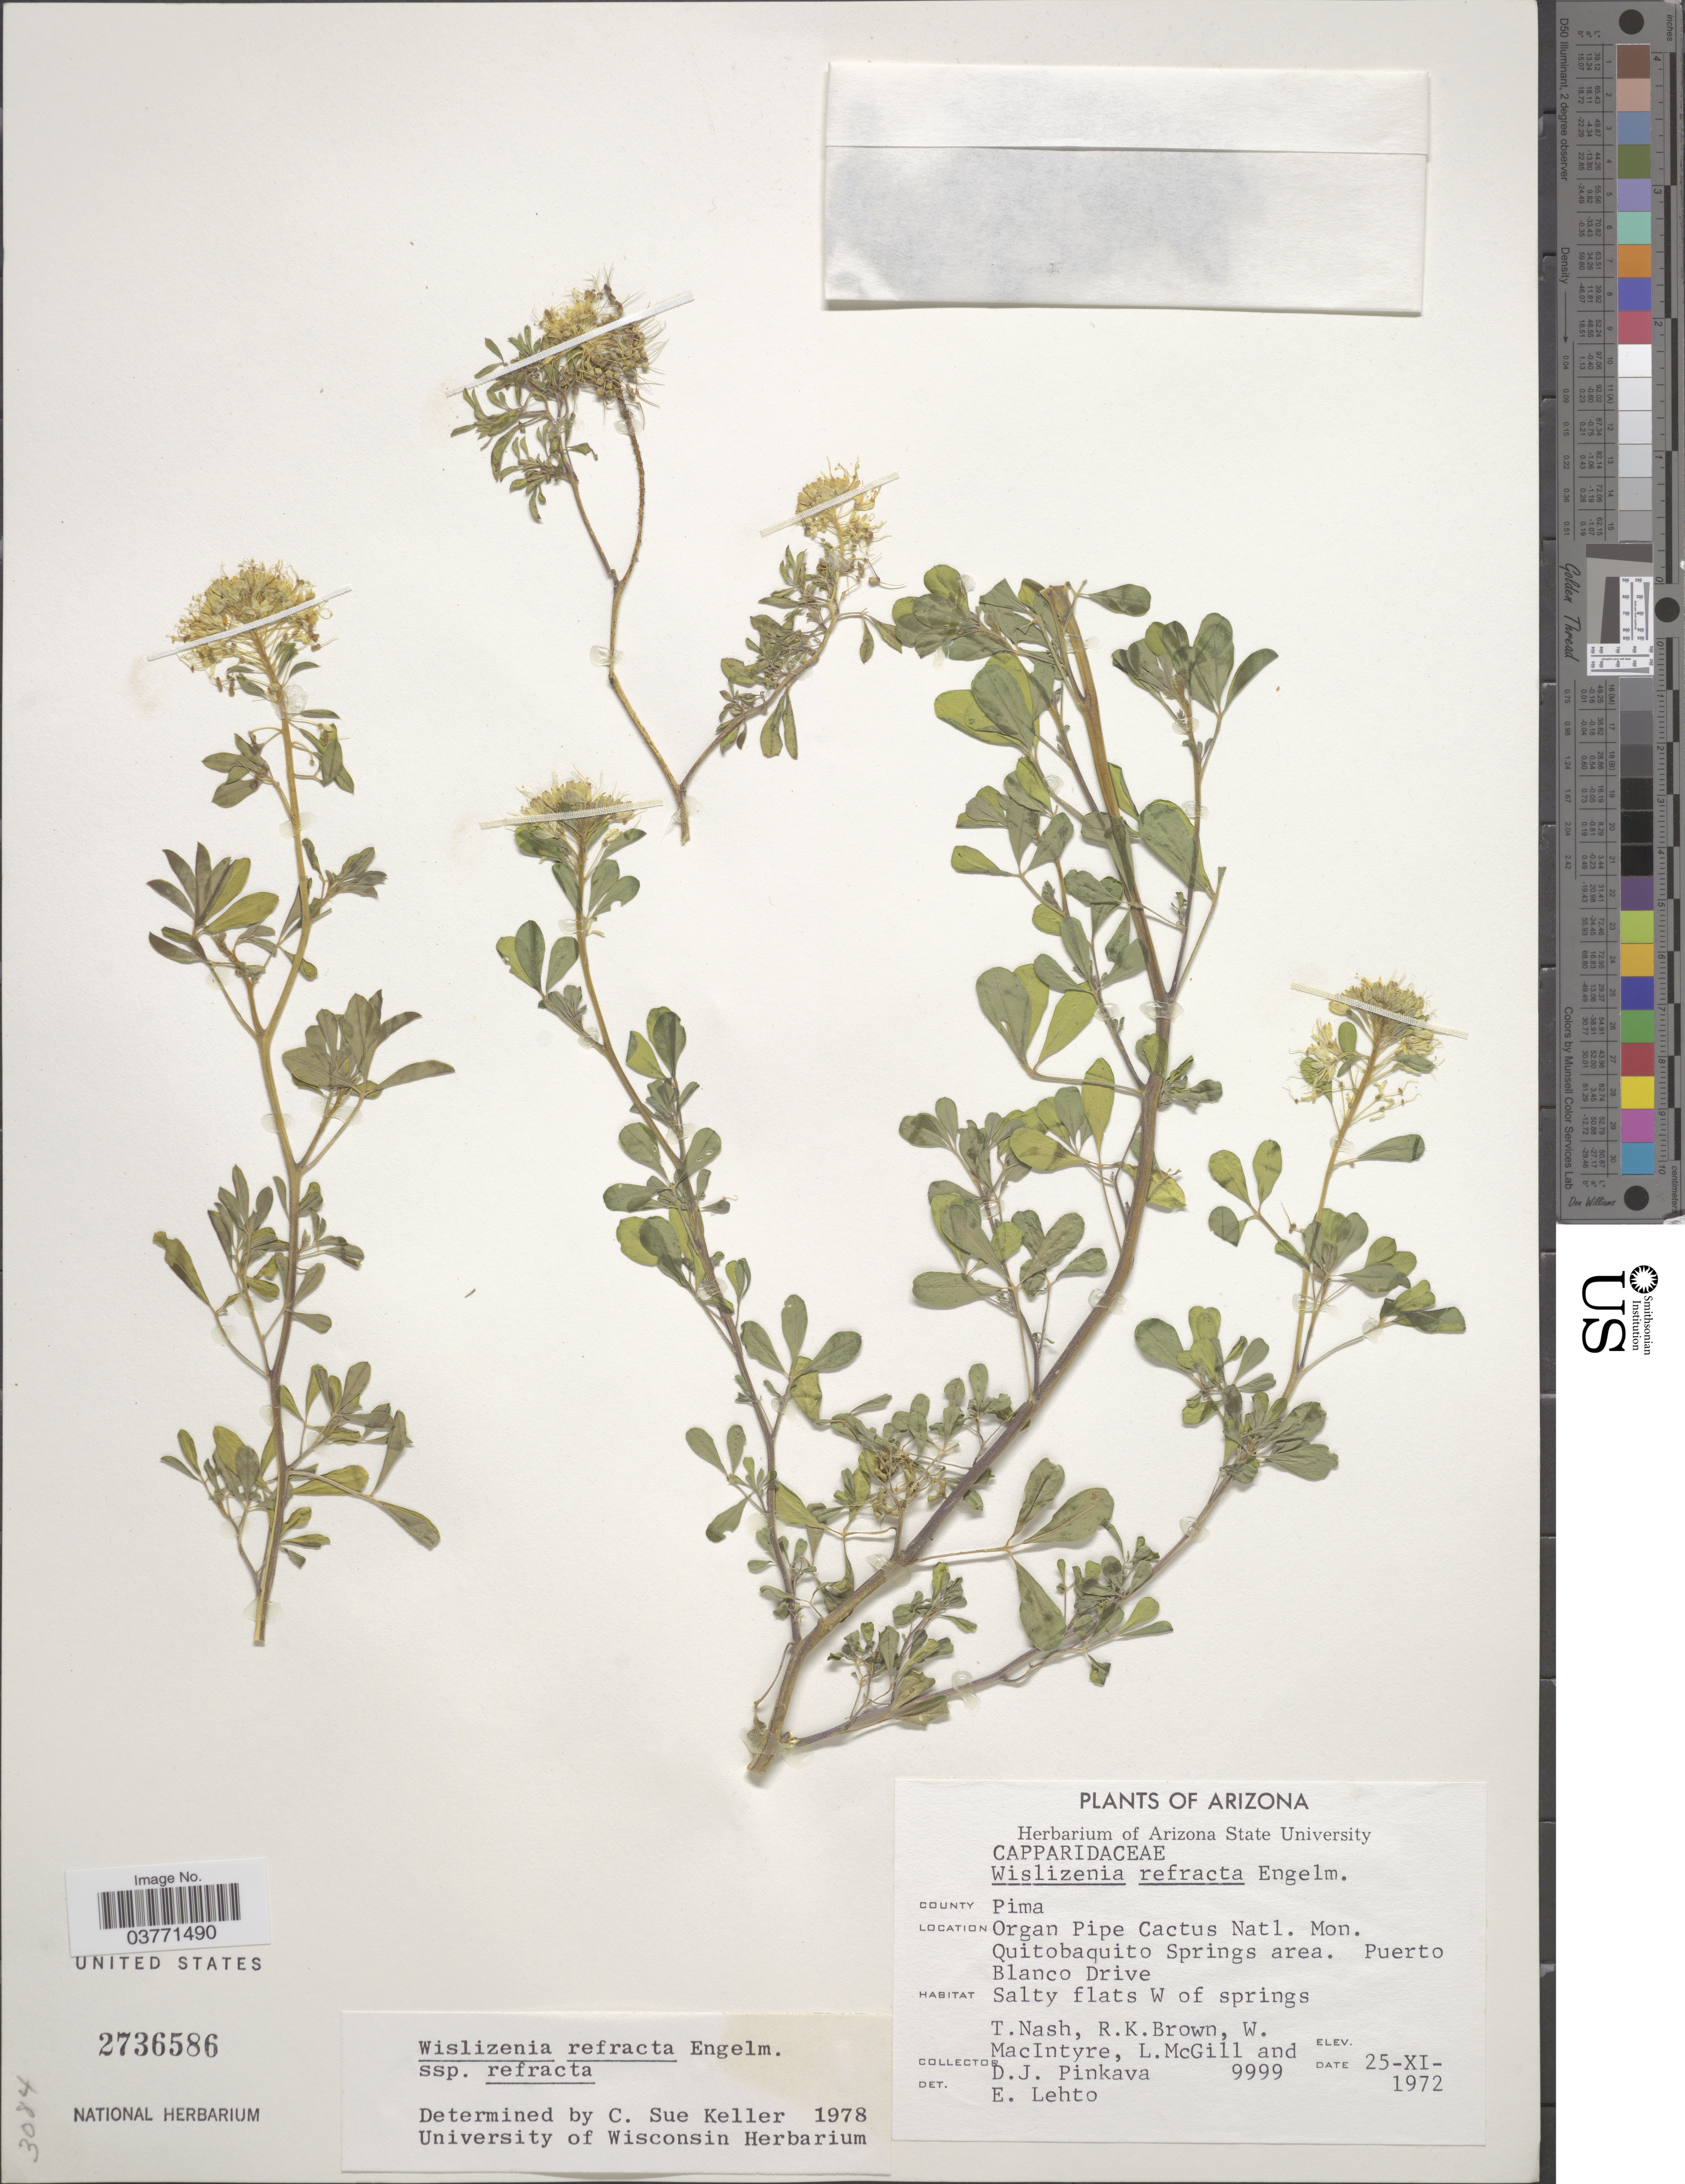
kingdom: Plantae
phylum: Tracheophyta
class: Magnoliopsida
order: Brassicales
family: Cleomaceae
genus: Cleomella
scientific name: Cleomella refracta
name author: (Engelm.) J.C. Hall & Roalson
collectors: T. Nash, R. K. Brown, W. Macintyre, L. McGill & D. J. Pinkava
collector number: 9999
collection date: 1972-11-25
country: United States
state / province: Arizona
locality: Organ Pipe Cactus Natl. Mon. Quitobaquito Springs area. Puerto Blanco Drive.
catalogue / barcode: US 2736586